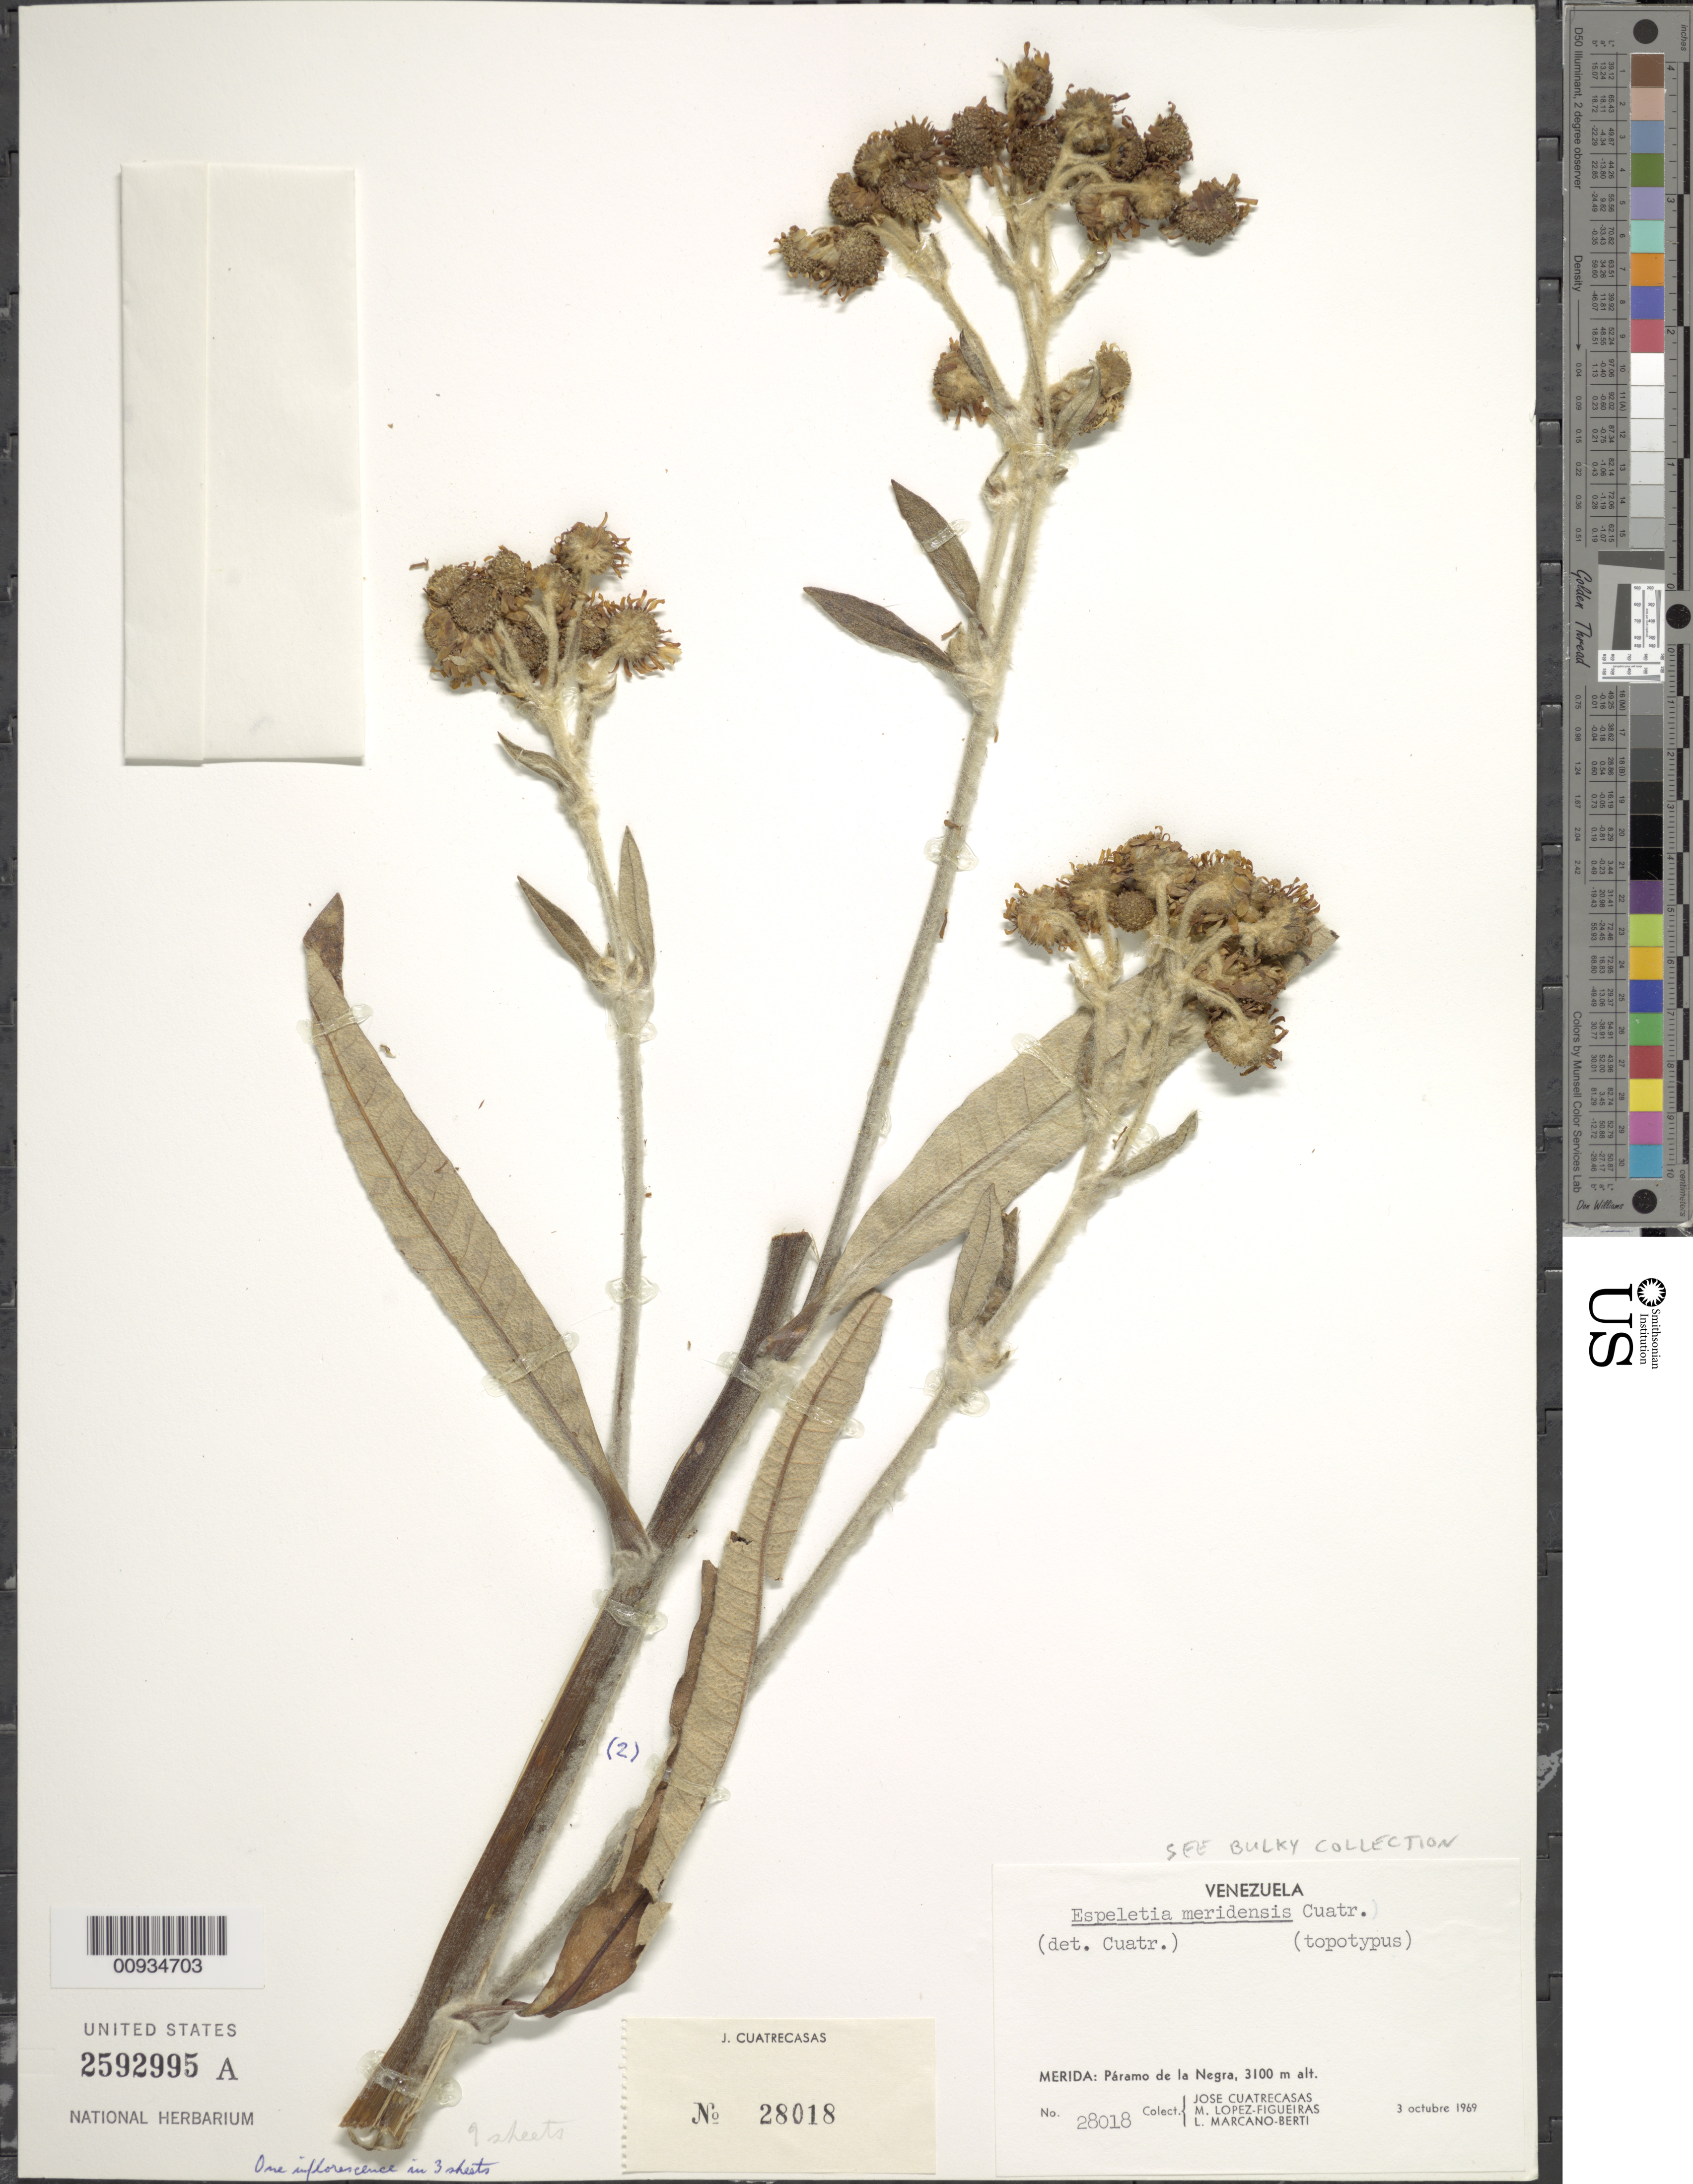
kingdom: Plantae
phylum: Tracheophyta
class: Magnoliopsida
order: Asterales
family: Asteraceae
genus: Espeletiopsis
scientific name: Espeletiopsis meridensis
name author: (Cuatrec.) Cuatrec.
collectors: J. Cuatrecasas, M. López Figueiras & L. Marcano-Berti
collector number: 28018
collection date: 1969-10-03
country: Venezuela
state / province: Mérida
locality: Merida: Paramop de la Negra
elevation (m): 3100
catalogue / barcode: US 2592995A